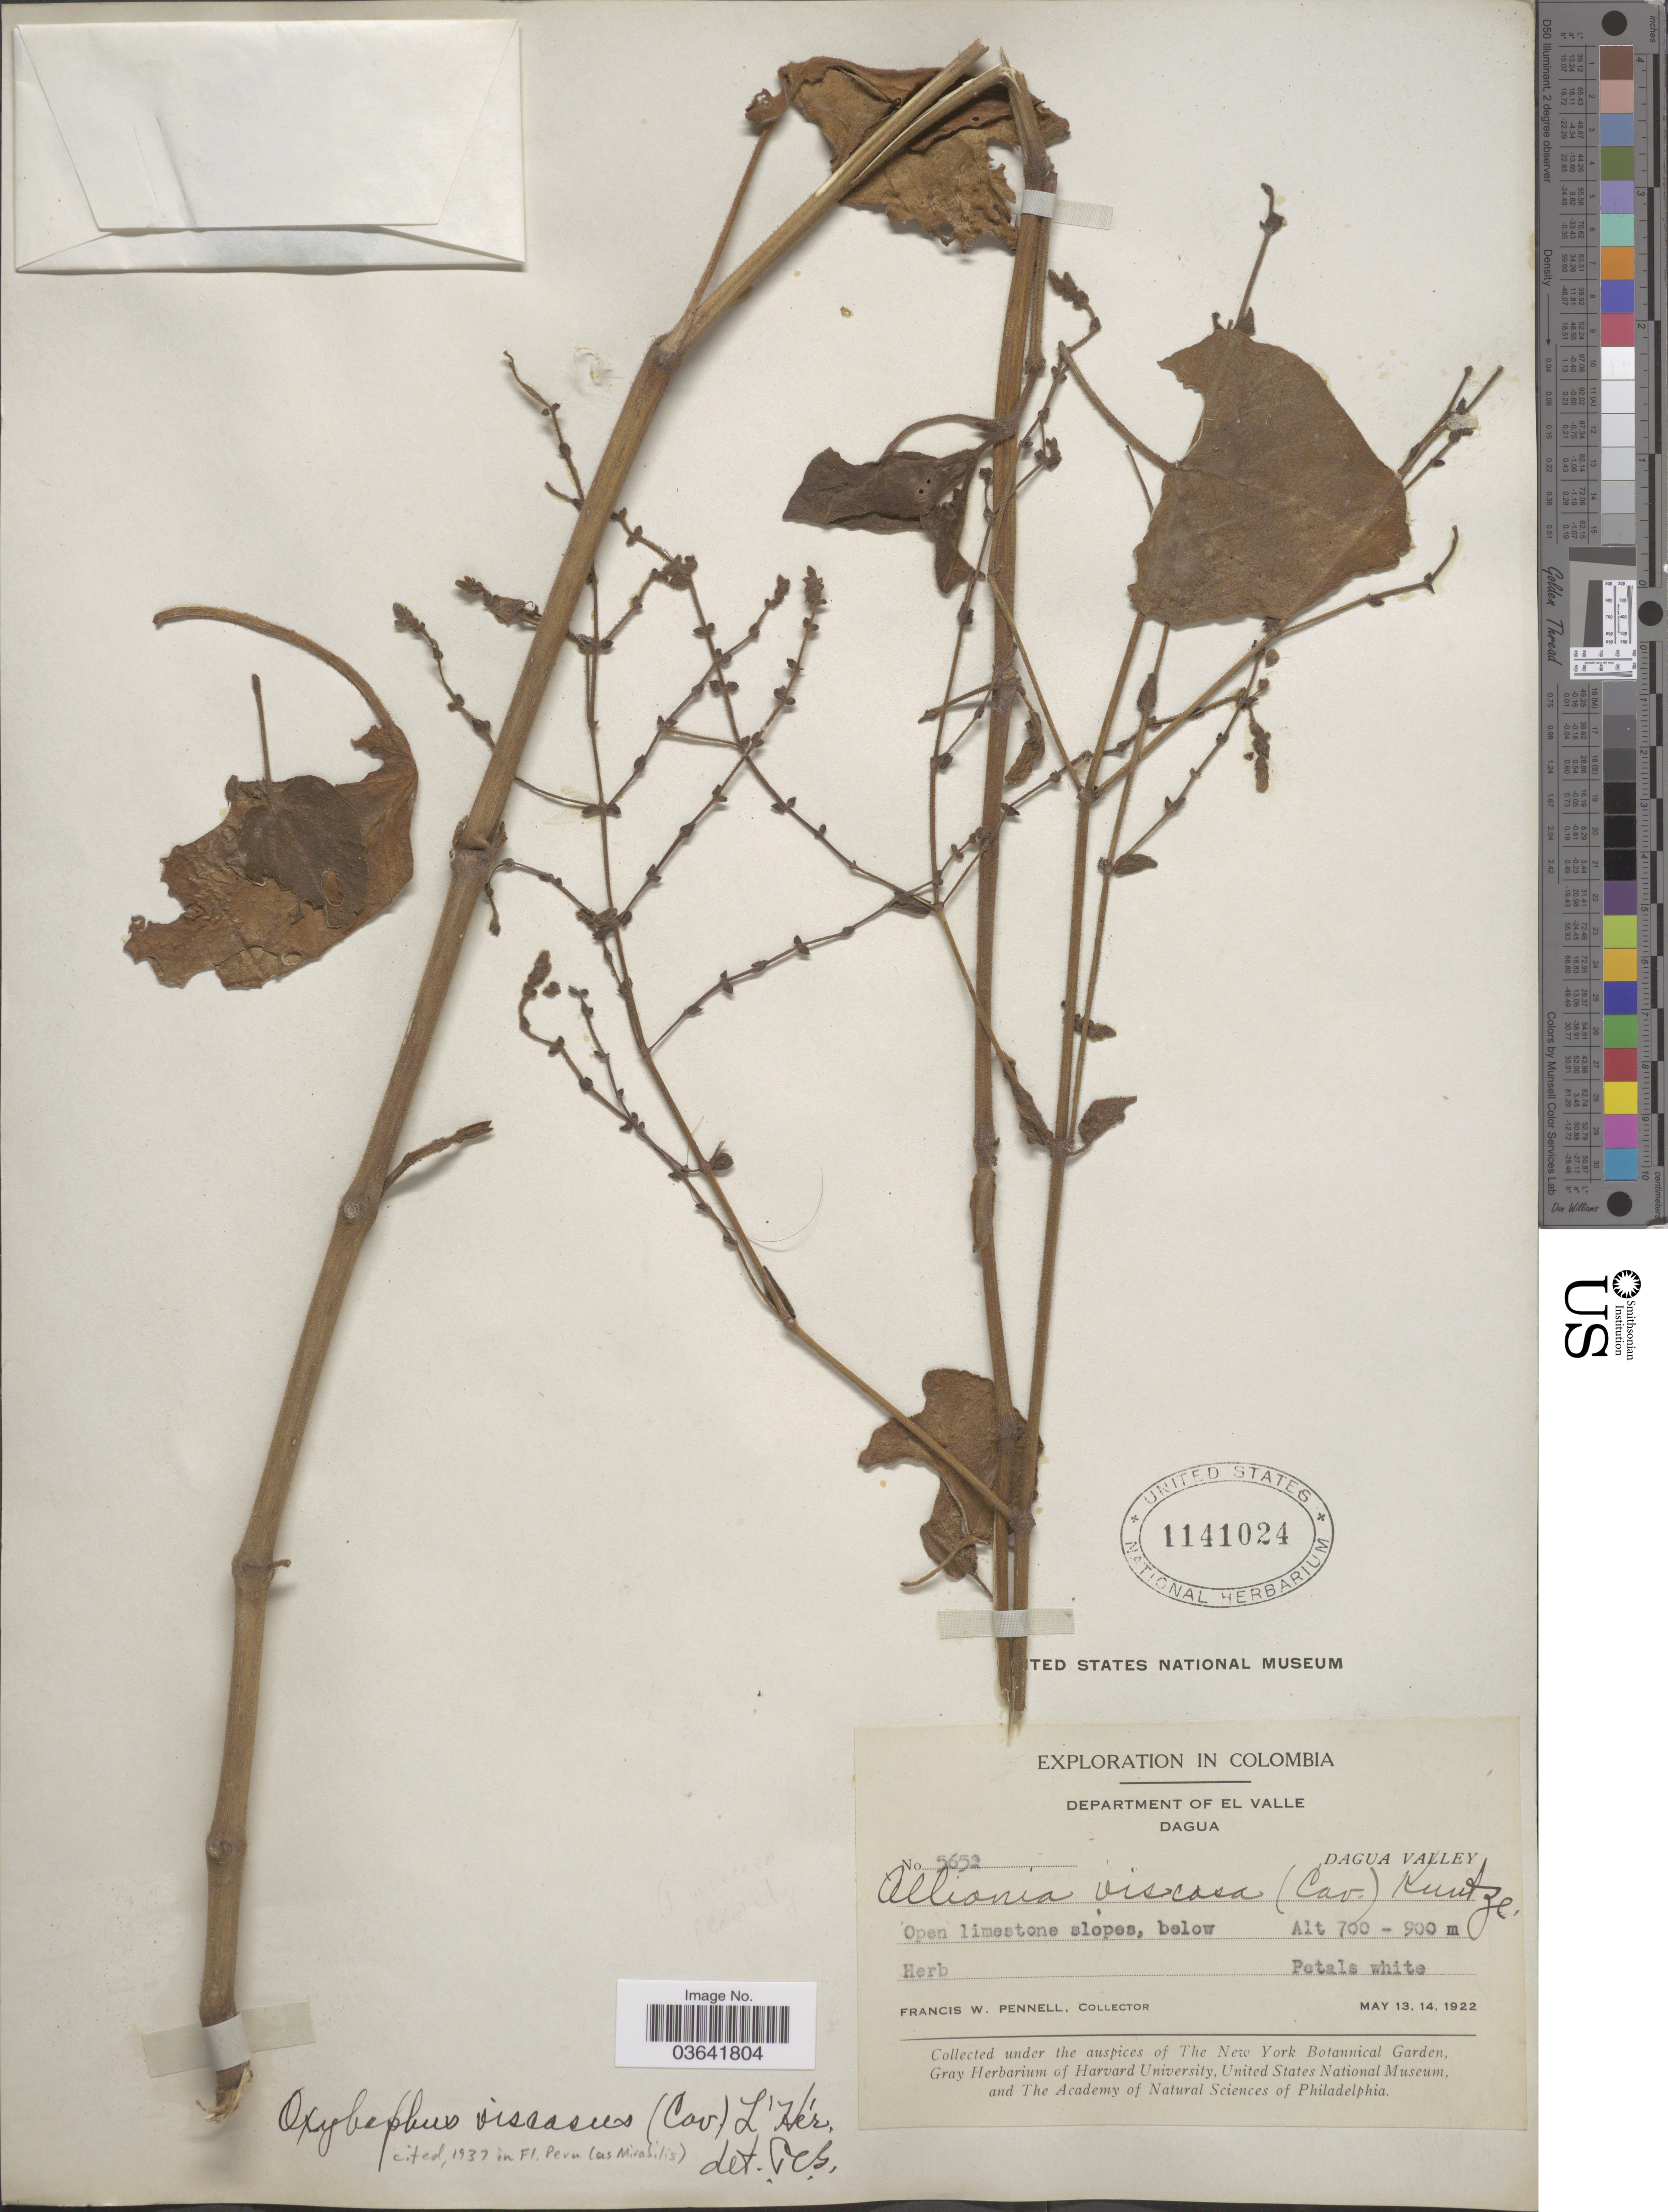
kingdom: Plantae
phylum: Tracheophyta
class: Magnoliopsida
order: Caryophyllales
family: Nyctaginaceae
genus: Mirabilis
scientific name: Mirabilis viscosa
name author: Cav.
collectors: F. W. Pennell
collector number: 5652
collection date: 1922-05-13/1922-05-14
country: Colombia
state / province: Valle del Cauca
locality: Department of El Valle, Dagua, Dagua Valley.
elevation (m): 700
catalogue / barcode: US 1141024